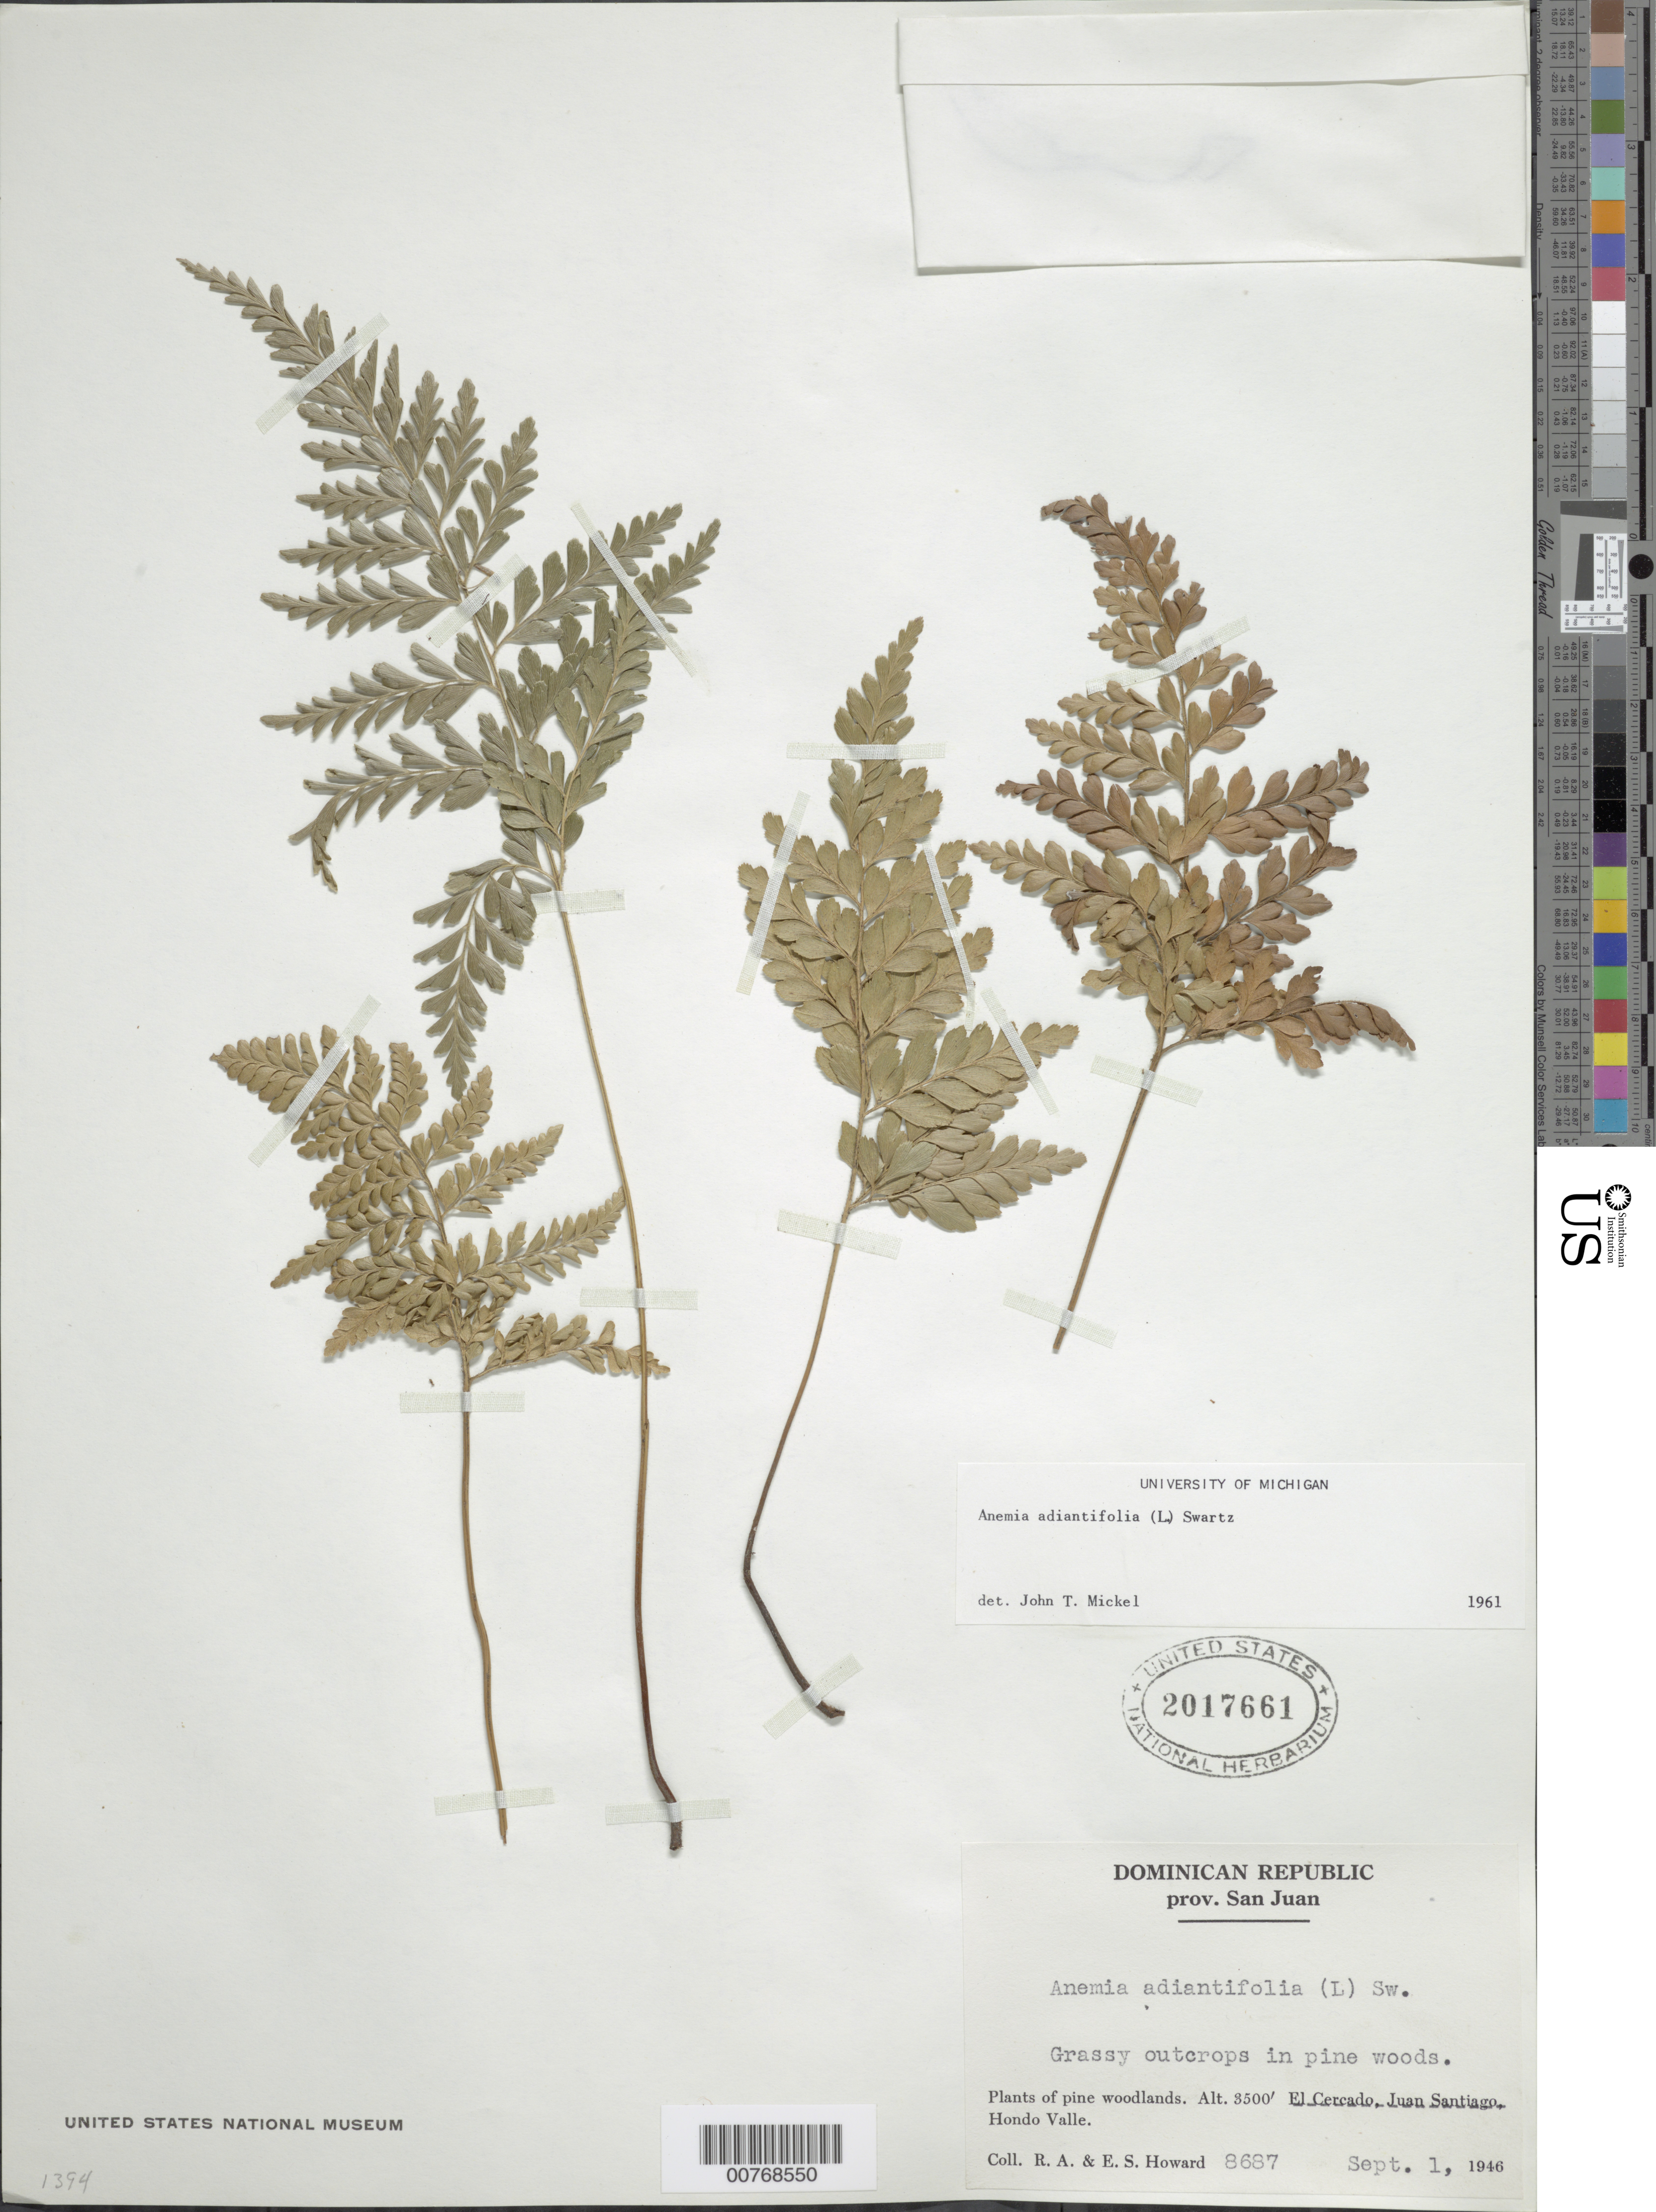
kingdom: Plantae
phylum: Tracheophyta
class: Polypodiopsida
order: Schizaeales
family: Anemiaceae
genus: Anemia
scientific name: Anemia adiantifolia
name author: (L.) Sw.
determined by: Mickel, J. T., (NY), New York Botanical Garden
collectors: R. A. Howard & E. S. Howard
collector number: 8687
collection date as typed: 01 Sep 1946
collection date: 1946-09-01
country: Dominican Republic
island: Hispaniola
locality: Provincia San Juan, Hondo Valle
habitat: Pine woodlands; grassy outcrops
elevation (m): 1067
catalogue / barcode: US 2017661